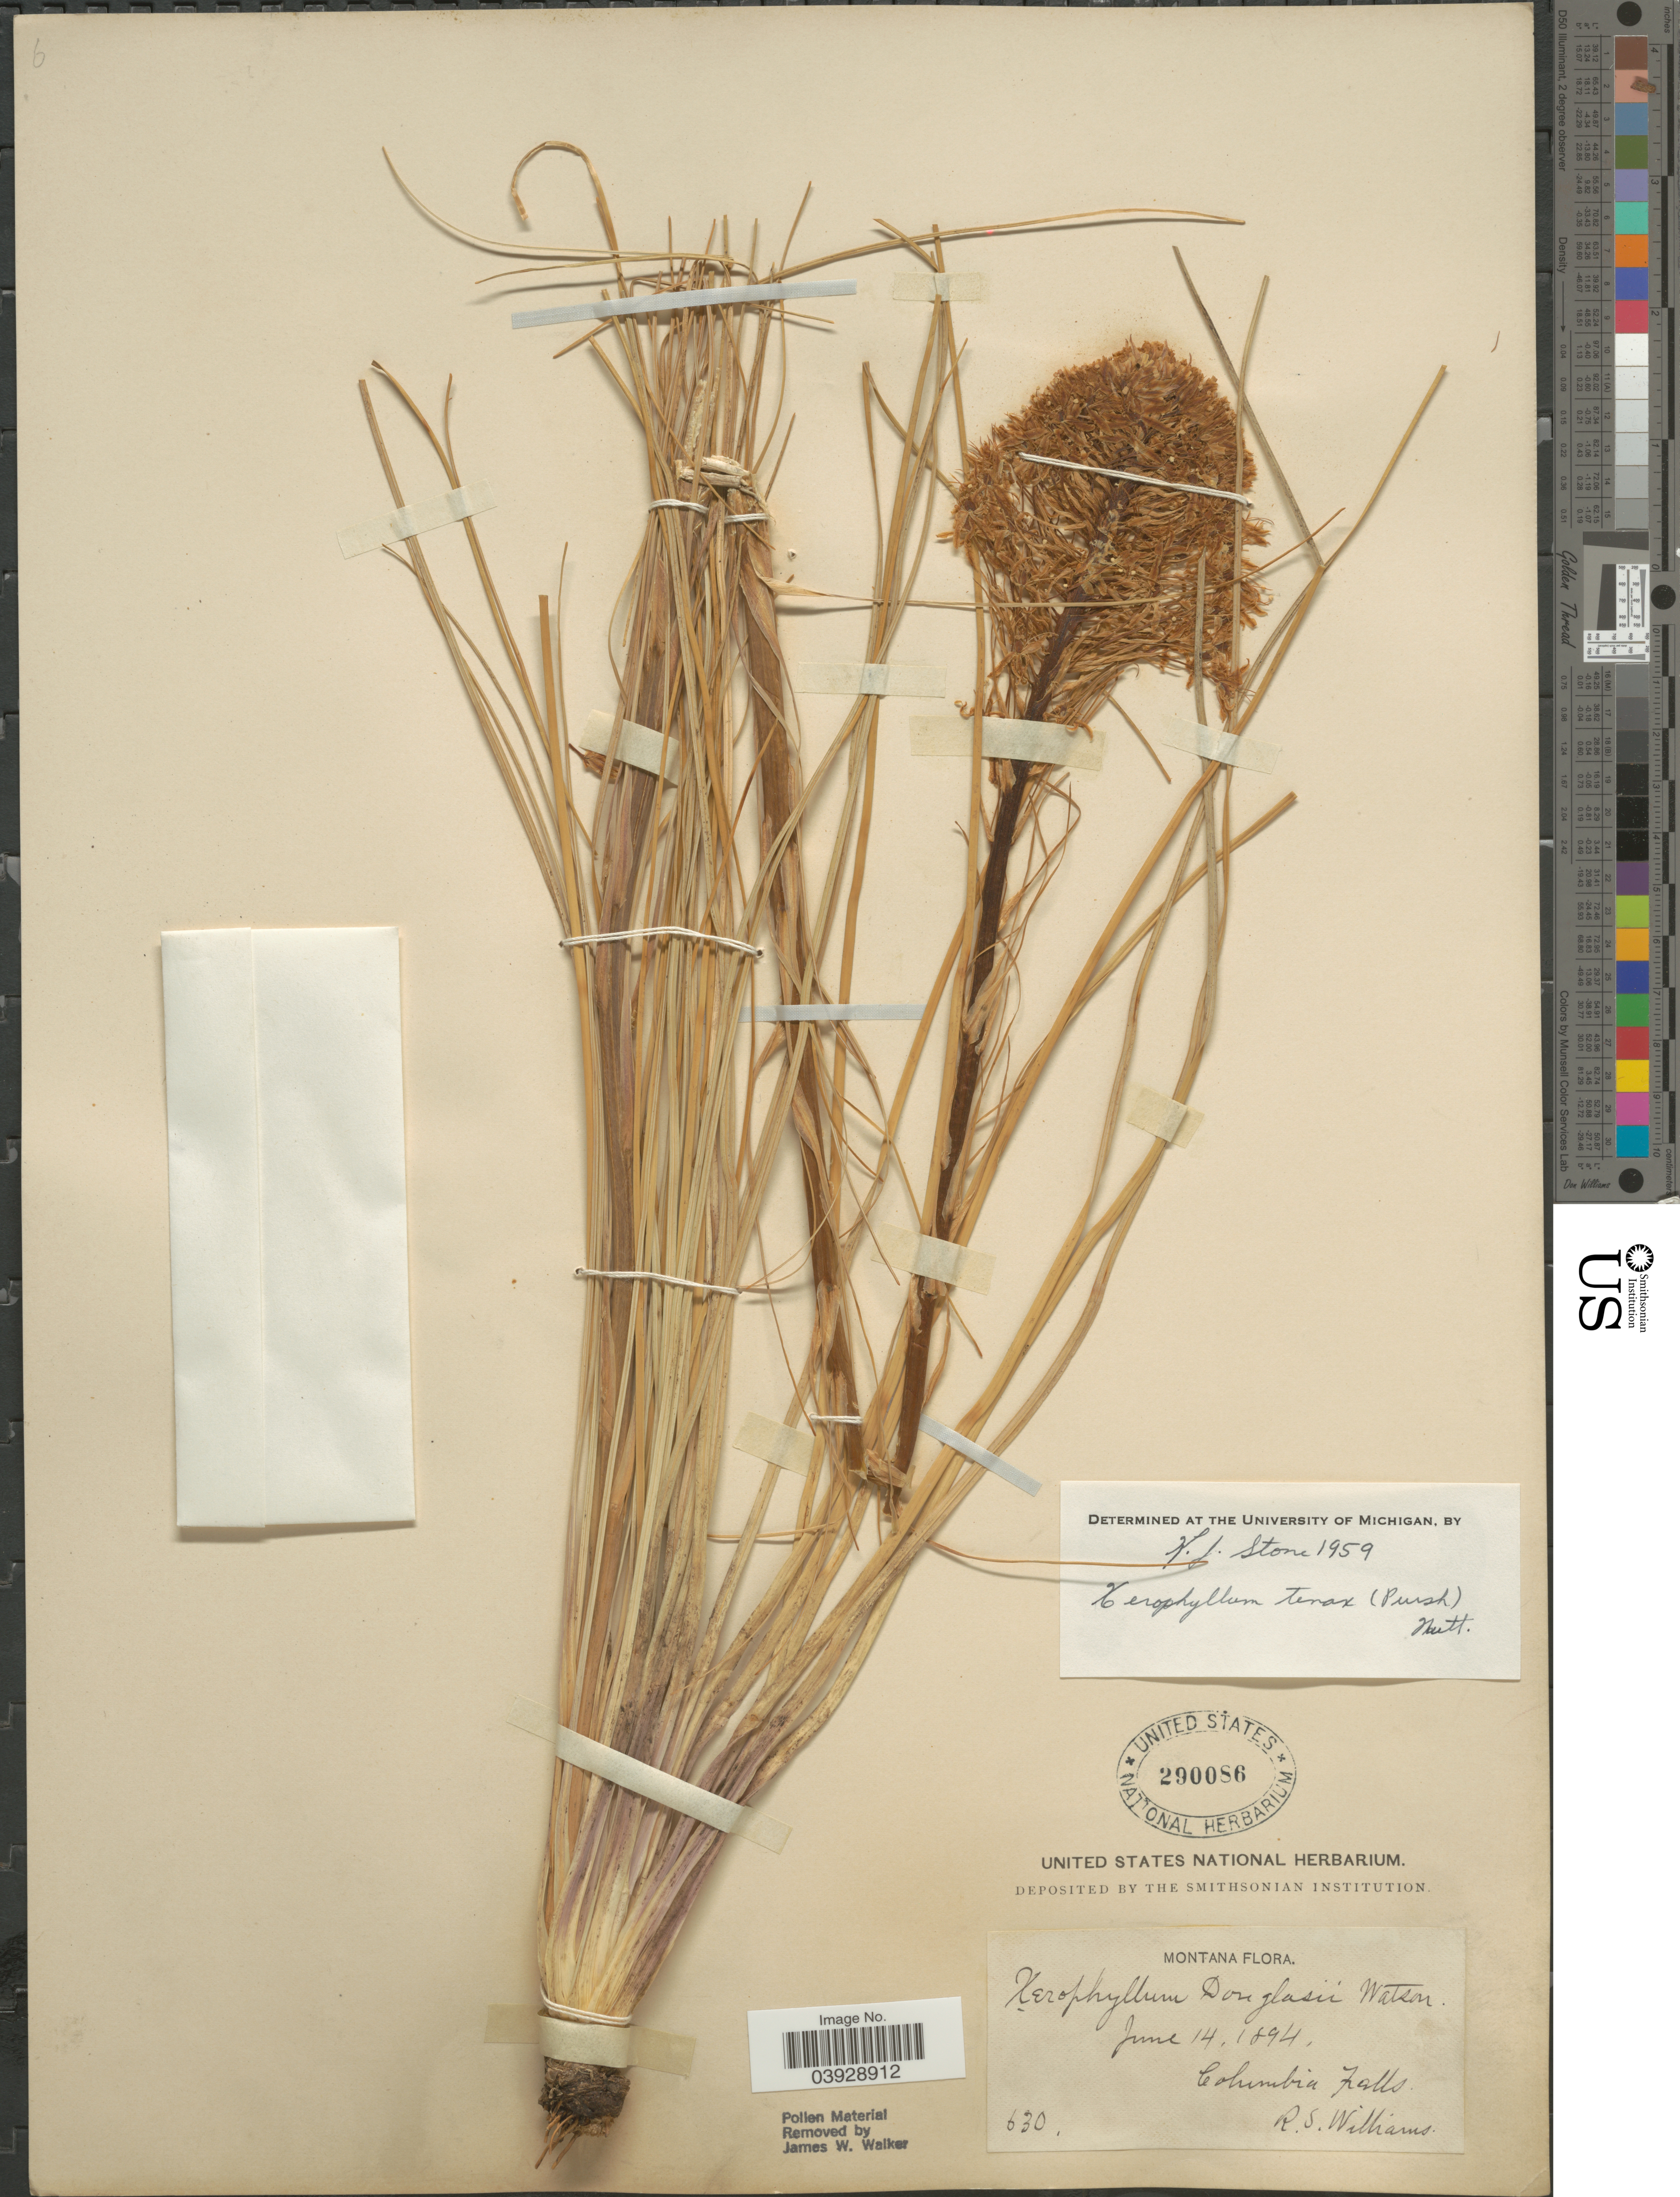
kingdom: Plantae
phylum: Tracheophyta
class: Liliopsida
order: Liliales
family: Melanthiaceae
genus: Xerophyllum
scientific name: Xerophyllum tenax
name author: (Pursh) Nutt.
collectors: R. S. Williams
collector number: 630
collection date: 1894-06-14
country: United States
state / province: Montana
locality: Columbia Falls.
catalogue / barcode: US 290086